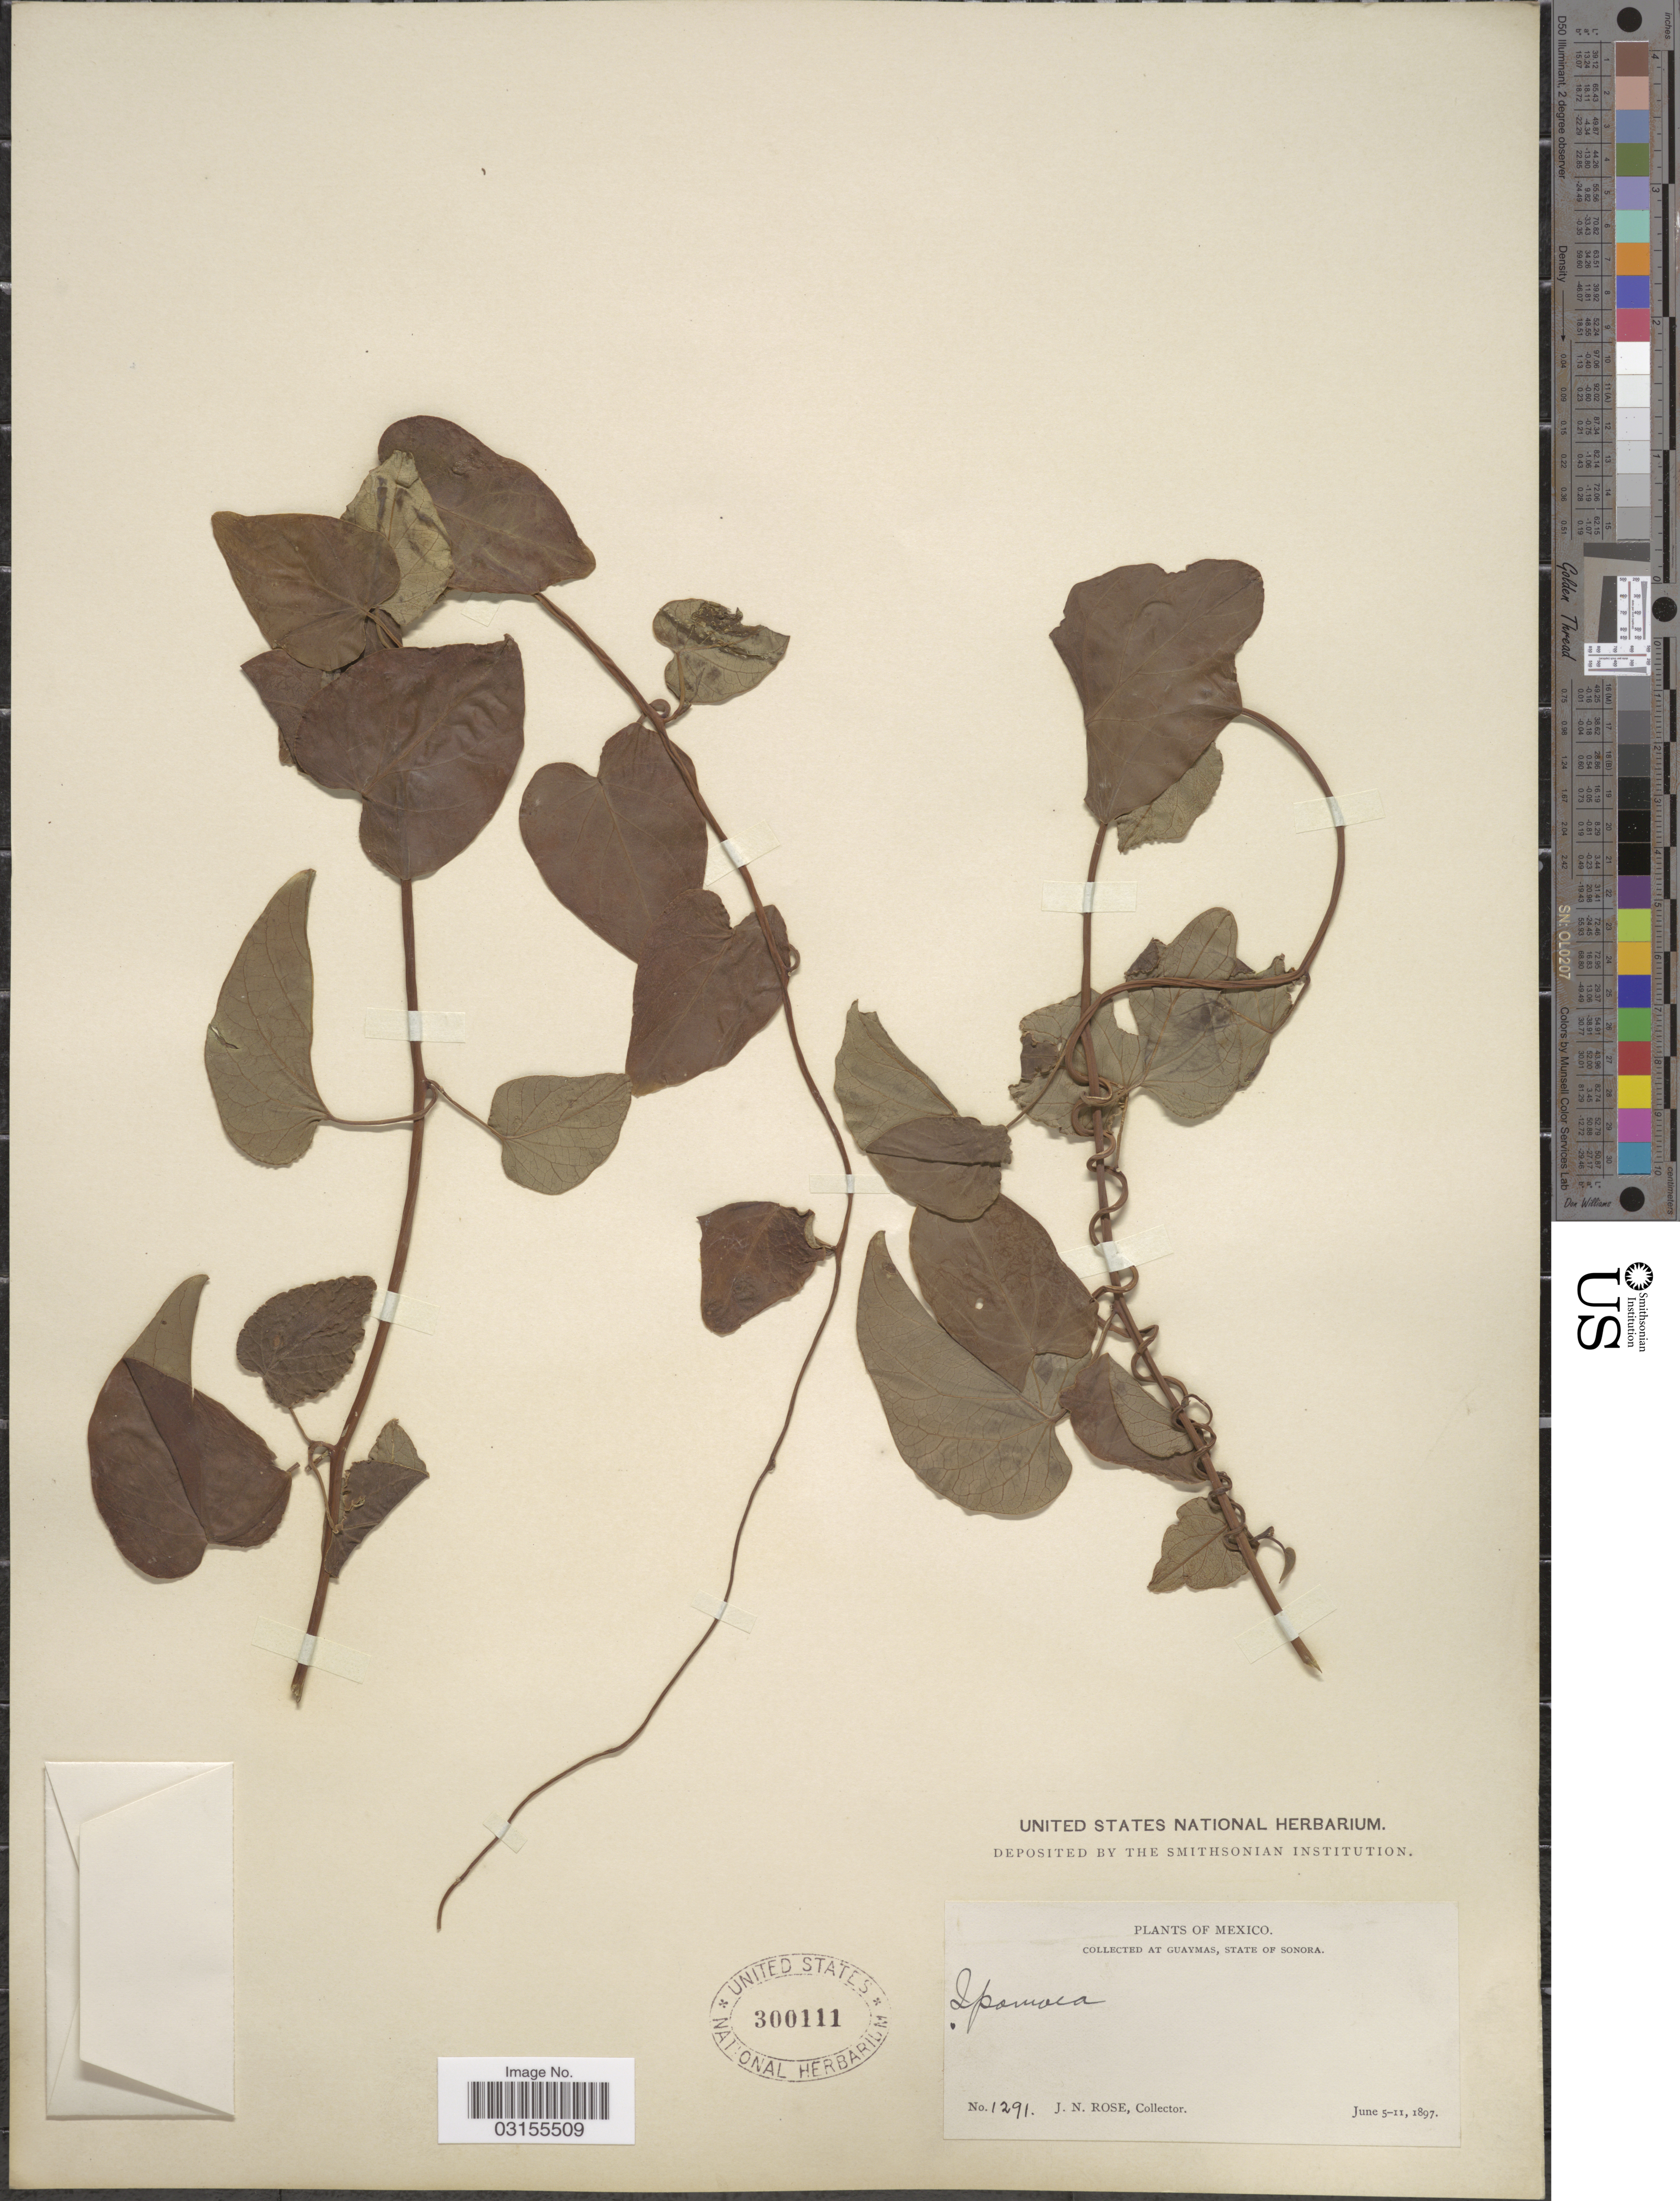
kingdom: Plantae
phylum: Tracheophyta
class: Magnoliopsida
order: Solanales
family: Convolvulaceae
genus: Turbina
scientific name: Turbina corymbosa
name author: (L.) Raf.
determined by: Strong, Mark T., (BOT), Smithsonian Institution - National Museum of Natural History (UNITED STATES)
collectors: J. N. Rose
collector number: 1291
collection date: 1897-06-05/1897-06-11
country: Mexico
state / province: Sonora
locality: Guaymas.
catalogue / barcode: US 300111